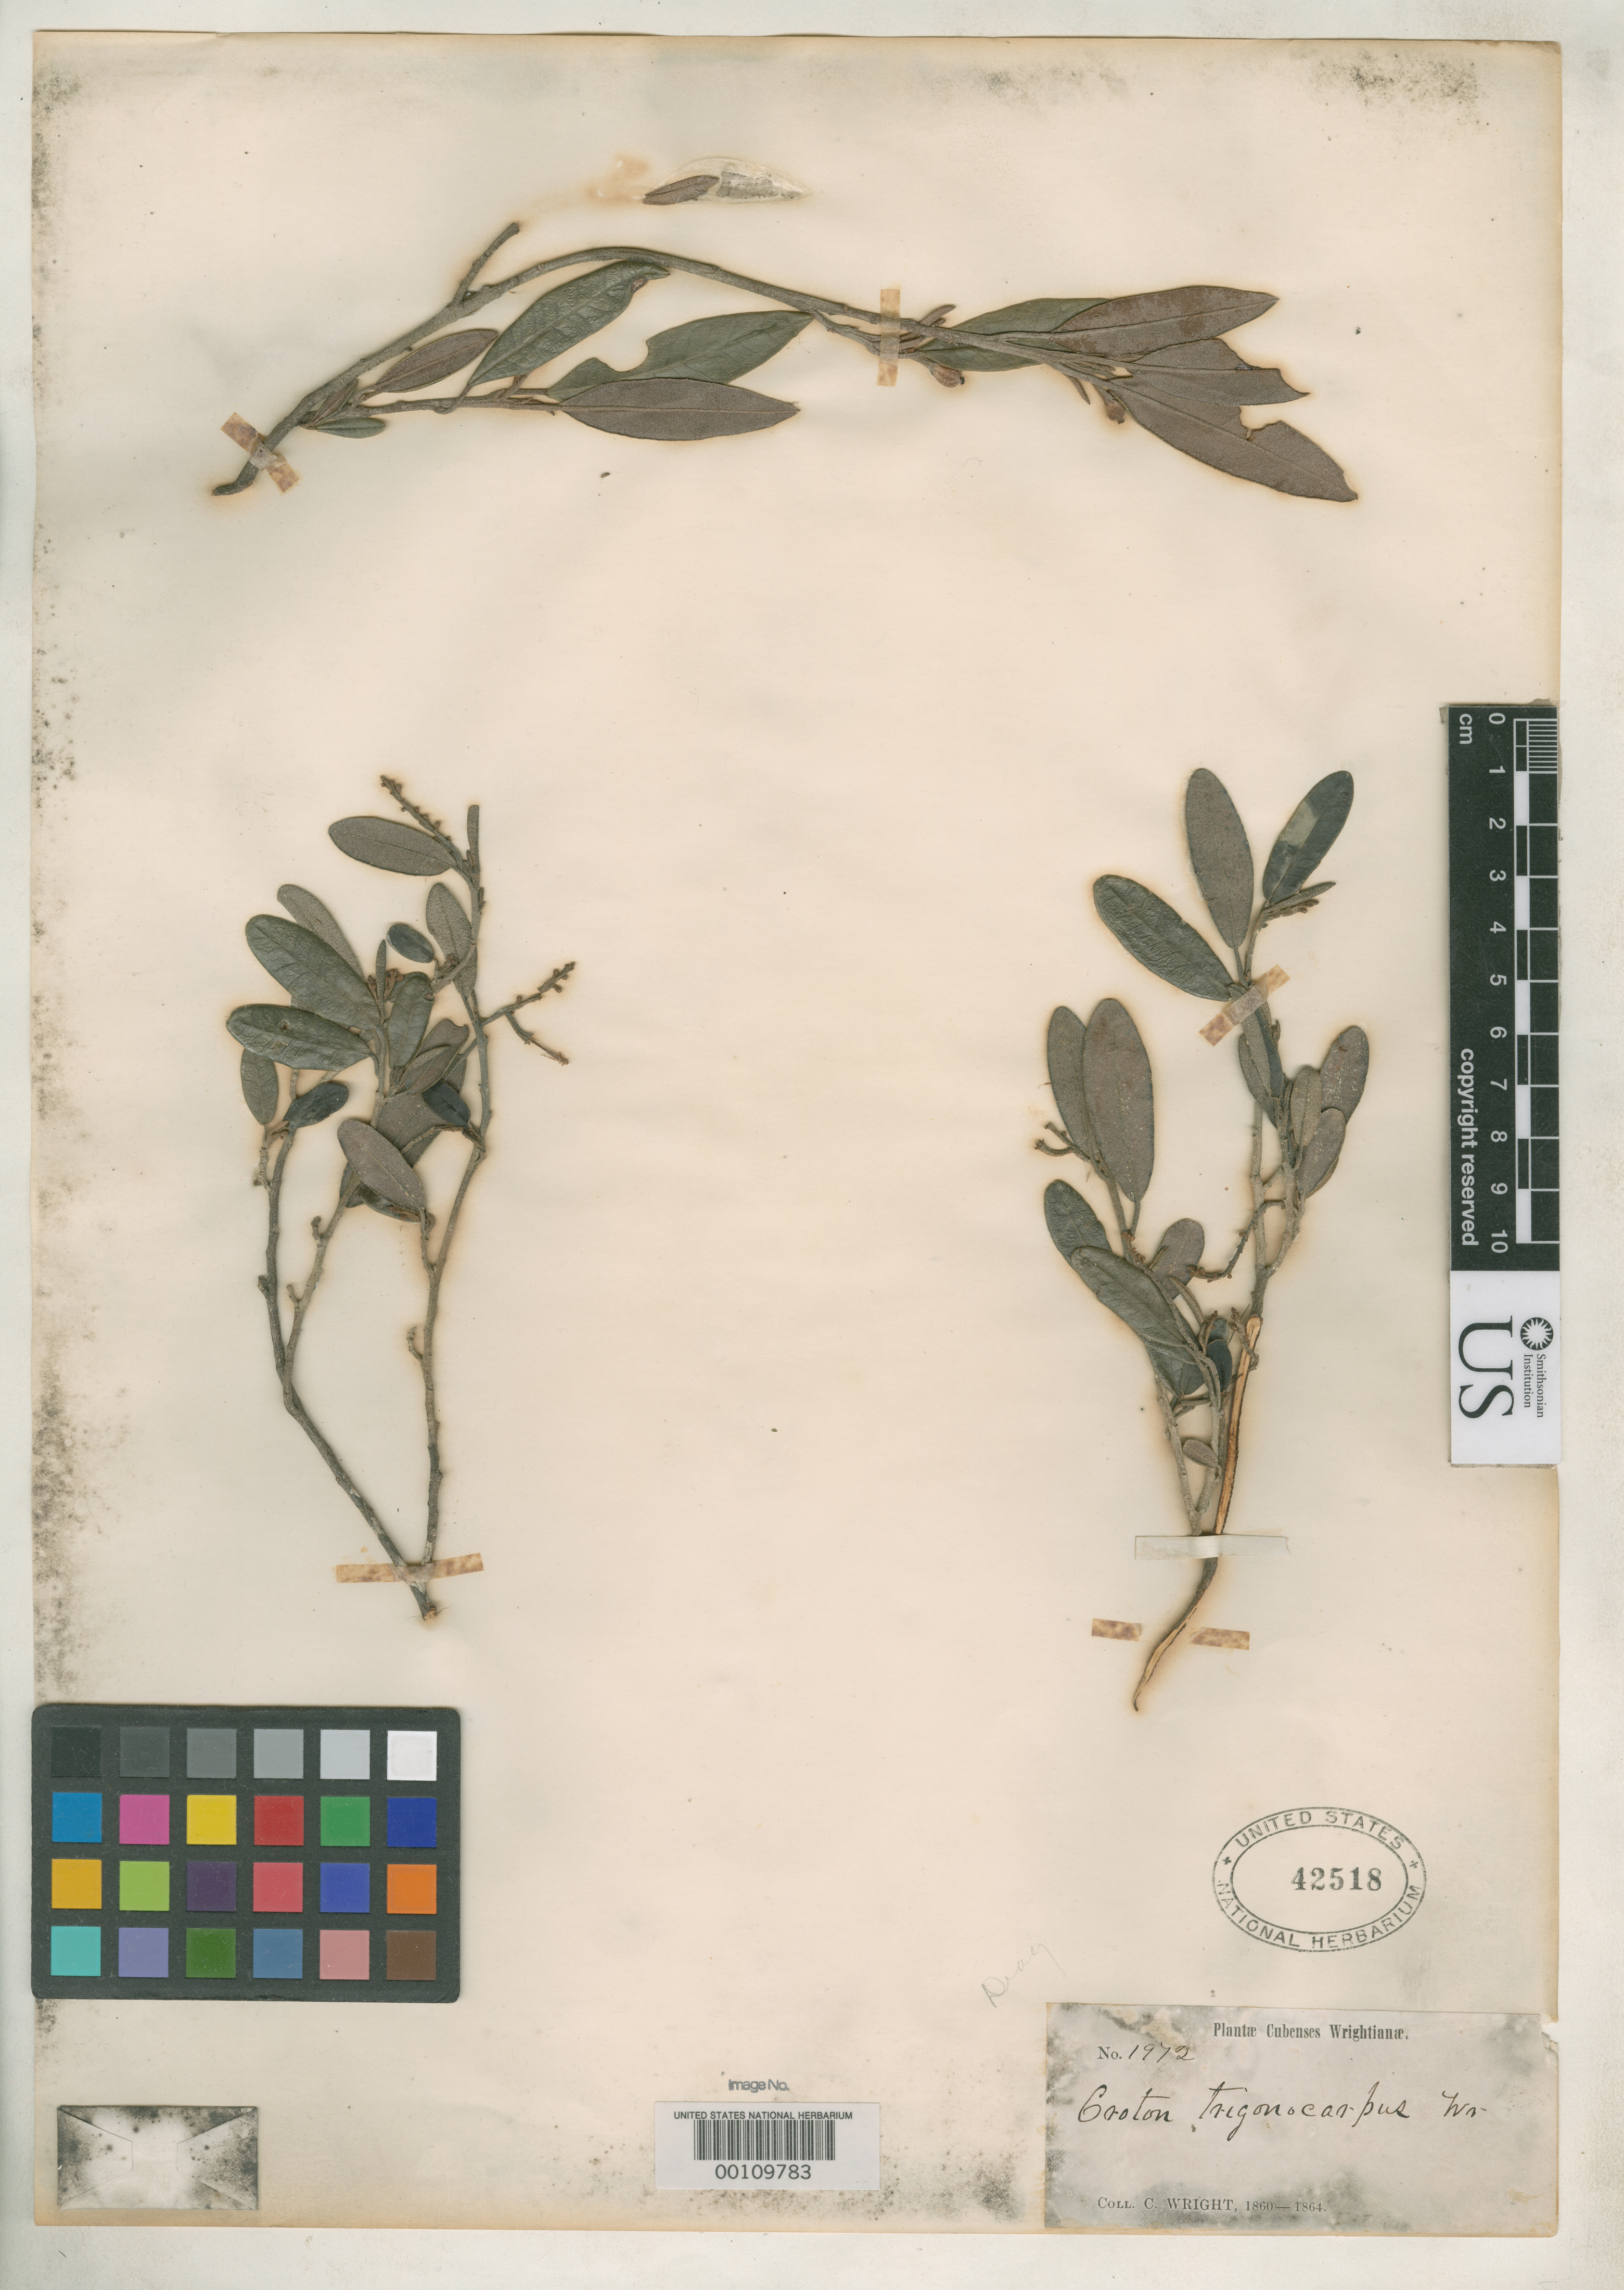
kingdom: Plantae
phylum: Tracheophyta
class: Magnoliopsida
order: Malpighiales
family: Euphorbiaceae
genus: Croton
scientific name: Croton trigonocarpus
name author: C. Wright ex Griseb.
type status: Type Collection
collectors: C. Wright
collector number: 1972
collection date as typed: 1860 to -- --- 1864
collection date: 1860/1864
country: Cuba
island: Greater Antilles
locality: San Marcos.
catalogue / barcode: US 42518